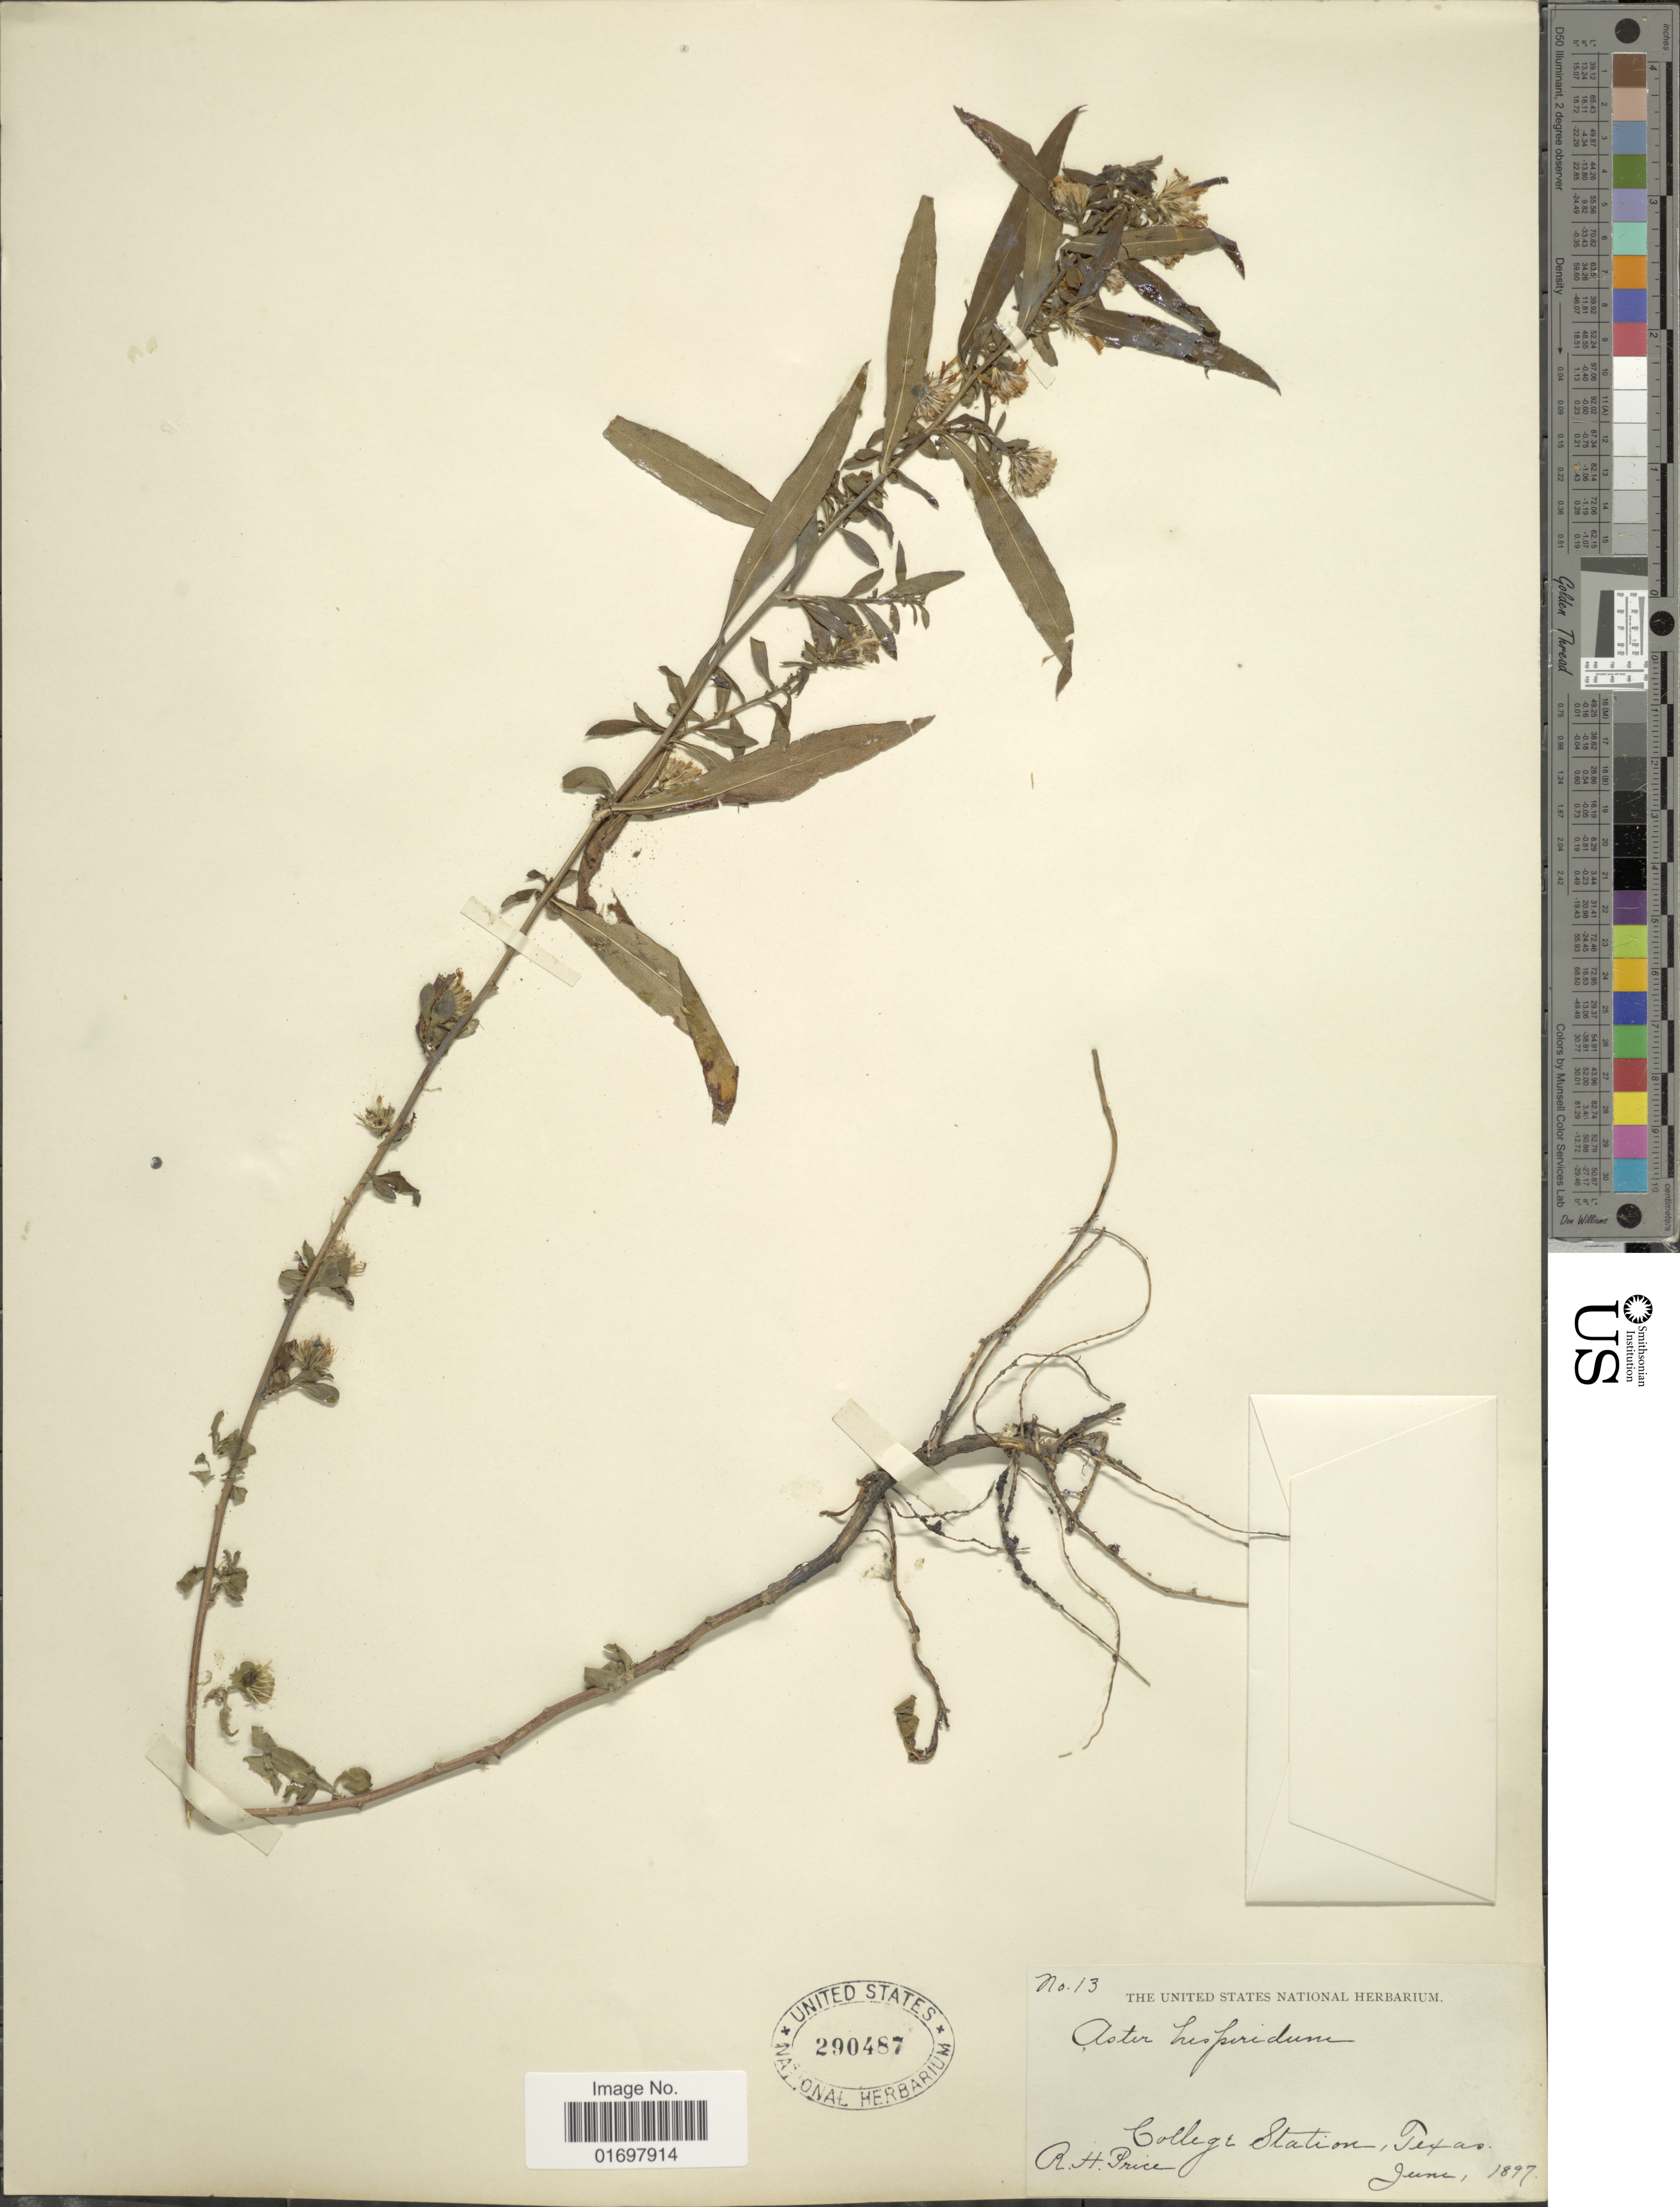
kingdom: Plantae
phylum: Tracheophyta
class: Magnoliopsida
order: Asterales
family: Asteraceae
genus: Symphyotrichum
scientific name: Symphyotrichum lanceolatum var. hesperium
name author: (A. Gray) G.L. Nesom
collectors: R. Price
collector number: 13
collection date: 1897-06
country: United States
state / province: Texas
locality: College Station, Texas.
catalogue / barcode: US 290487